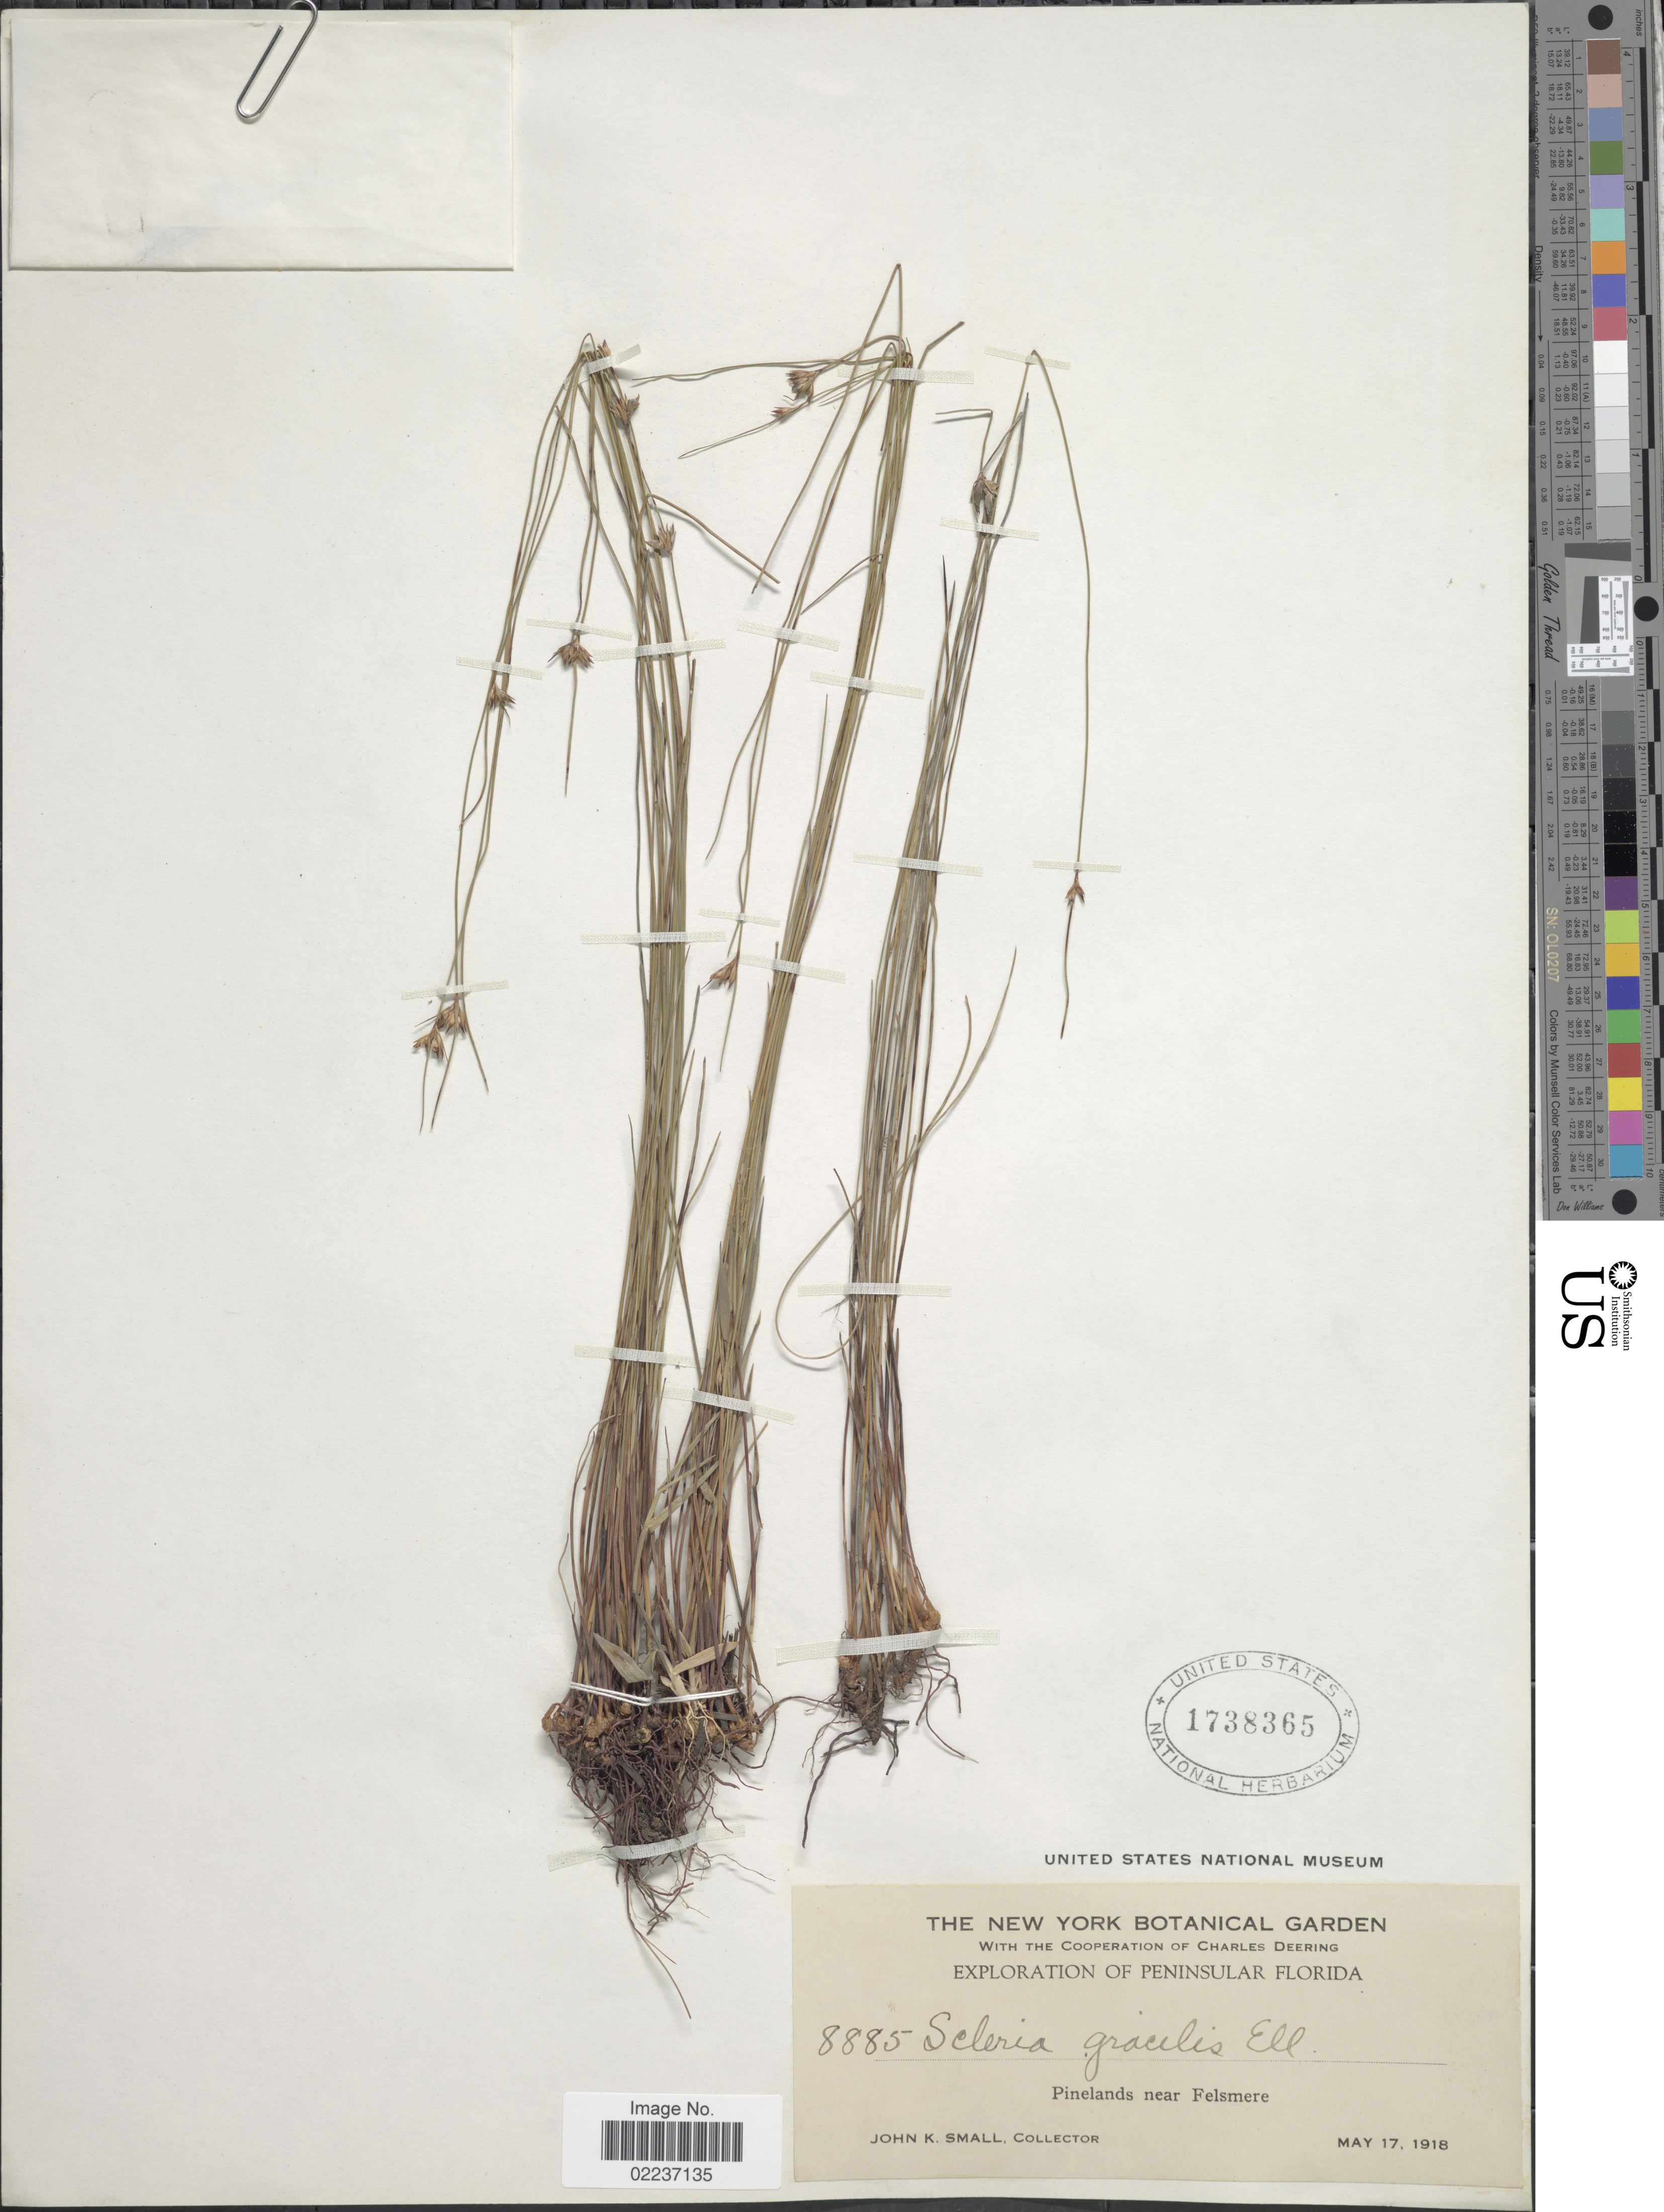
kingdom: Plantae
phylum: Tracheophyta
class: Liliopsida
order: Poales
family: Cyperaceae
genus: Scleria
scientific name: Scleria georgiana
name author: Core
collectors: J. K. Small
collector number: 8885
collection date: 1918-05-17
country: United States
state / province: Florida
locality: Penninsular Florida, pineland near Felsmere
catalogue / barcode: US 1738365